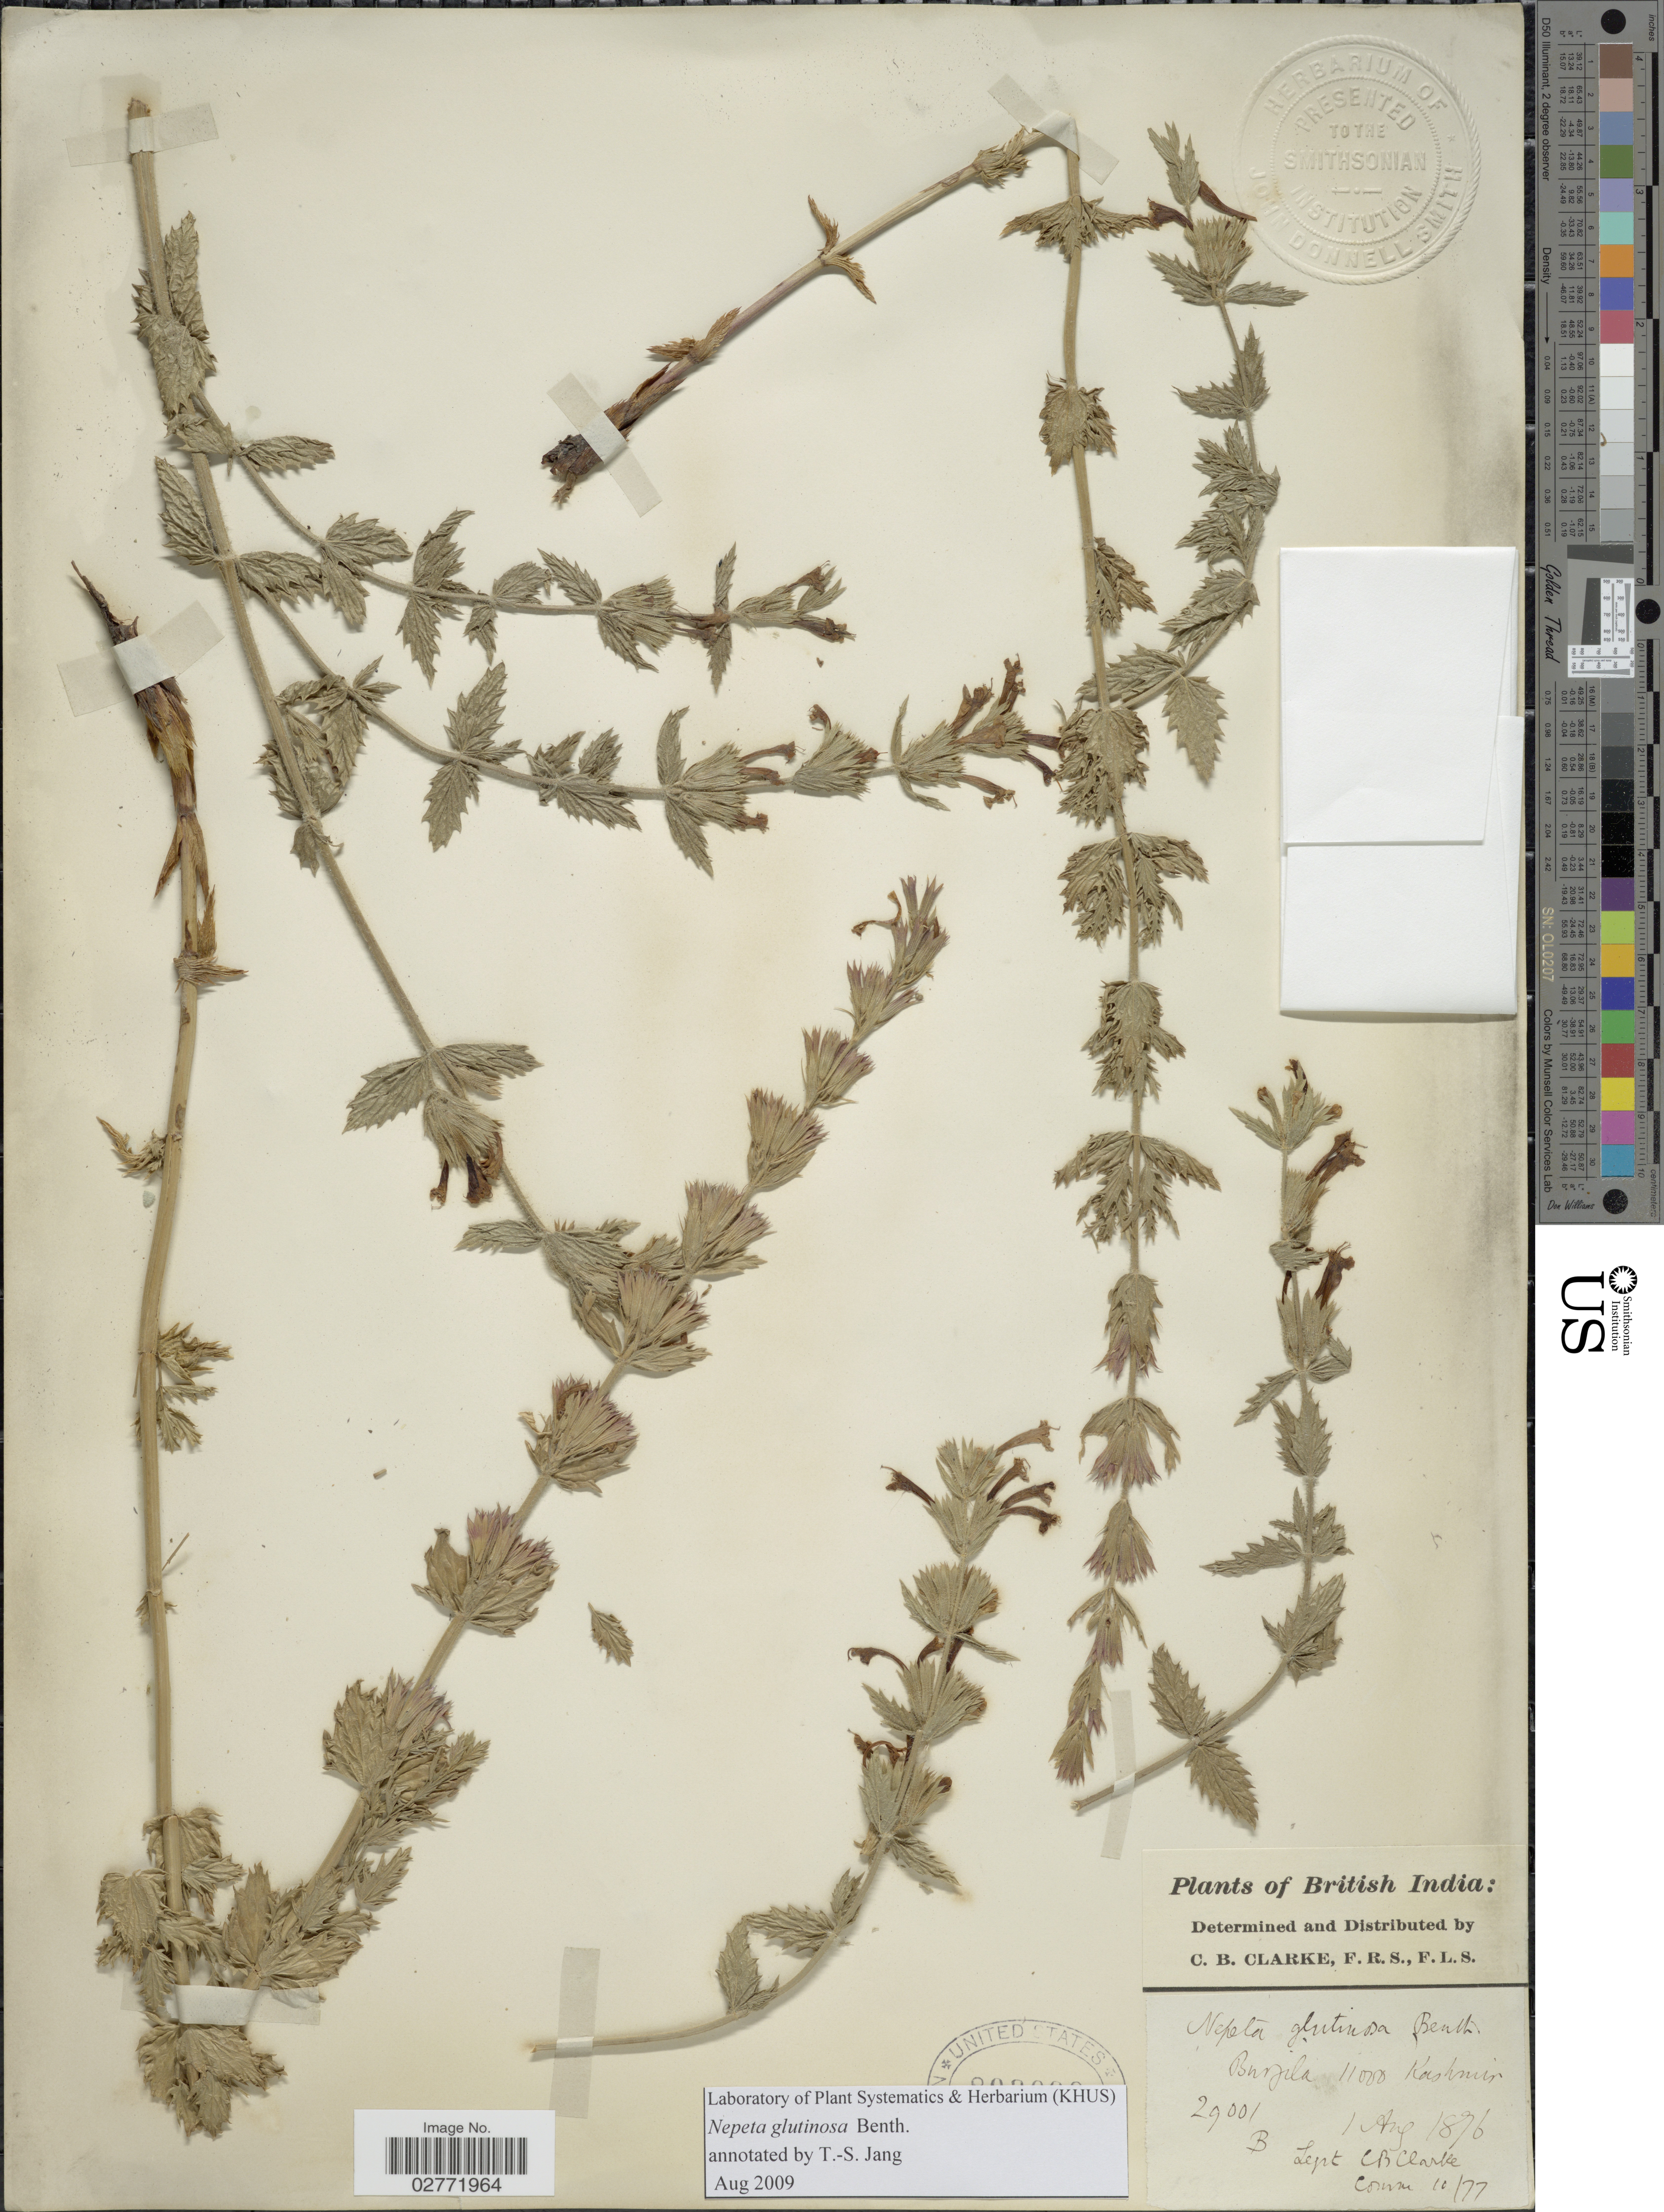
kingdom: Plantae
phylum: Tracheophyta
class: Magnoliopsida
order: Lamiales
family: Lamiaceae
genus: Nepeta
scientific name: Nepeta glutinosa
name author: Benth.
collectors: C. B. Clarke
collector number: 29001B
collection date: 1876-08-01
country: Pakistan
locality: British India, Burjila, Kashmir.